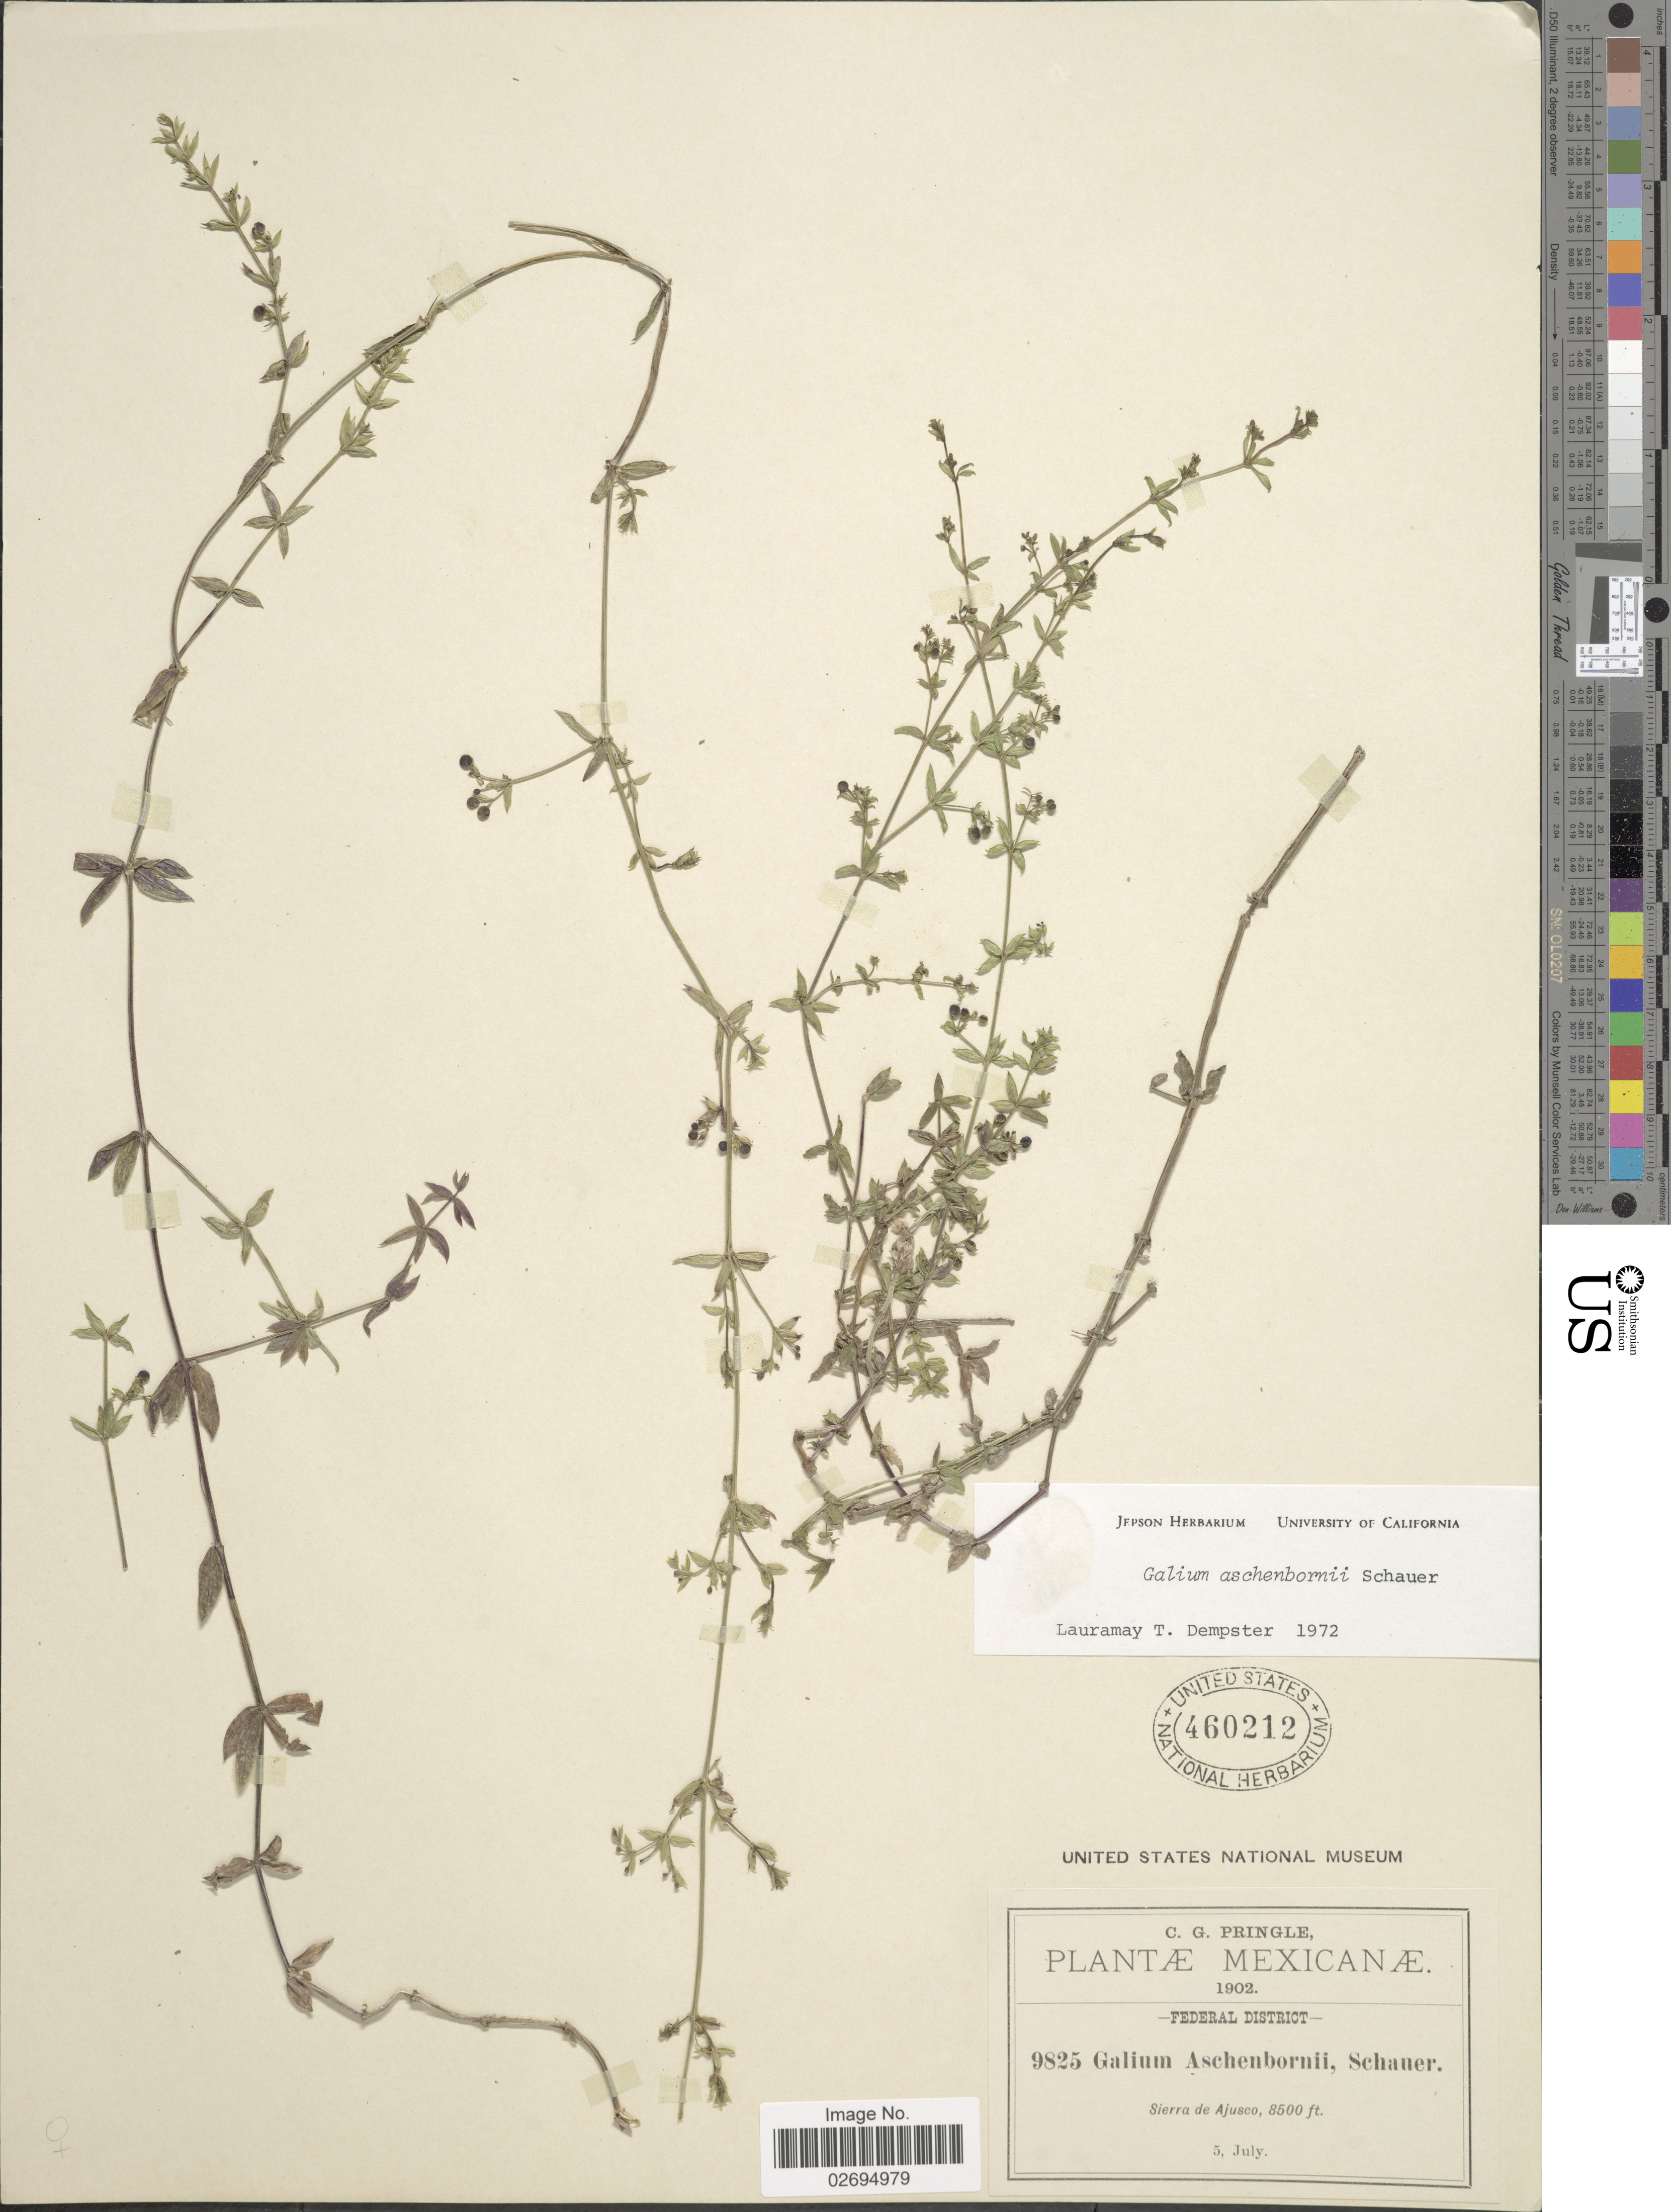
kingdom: Plantae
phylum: Tracheophyta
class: Magnoliopsida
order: Gentianales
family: Rubiaceae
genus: Galium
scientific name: Galium aschenbornii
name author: Schauer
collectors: C. G. Pringle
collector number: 9825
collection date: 1902-07-05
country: Mexico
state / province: Distrito Federal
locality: Federal District, Sierra de Ajusco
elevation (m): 2591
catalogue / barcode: US 460212